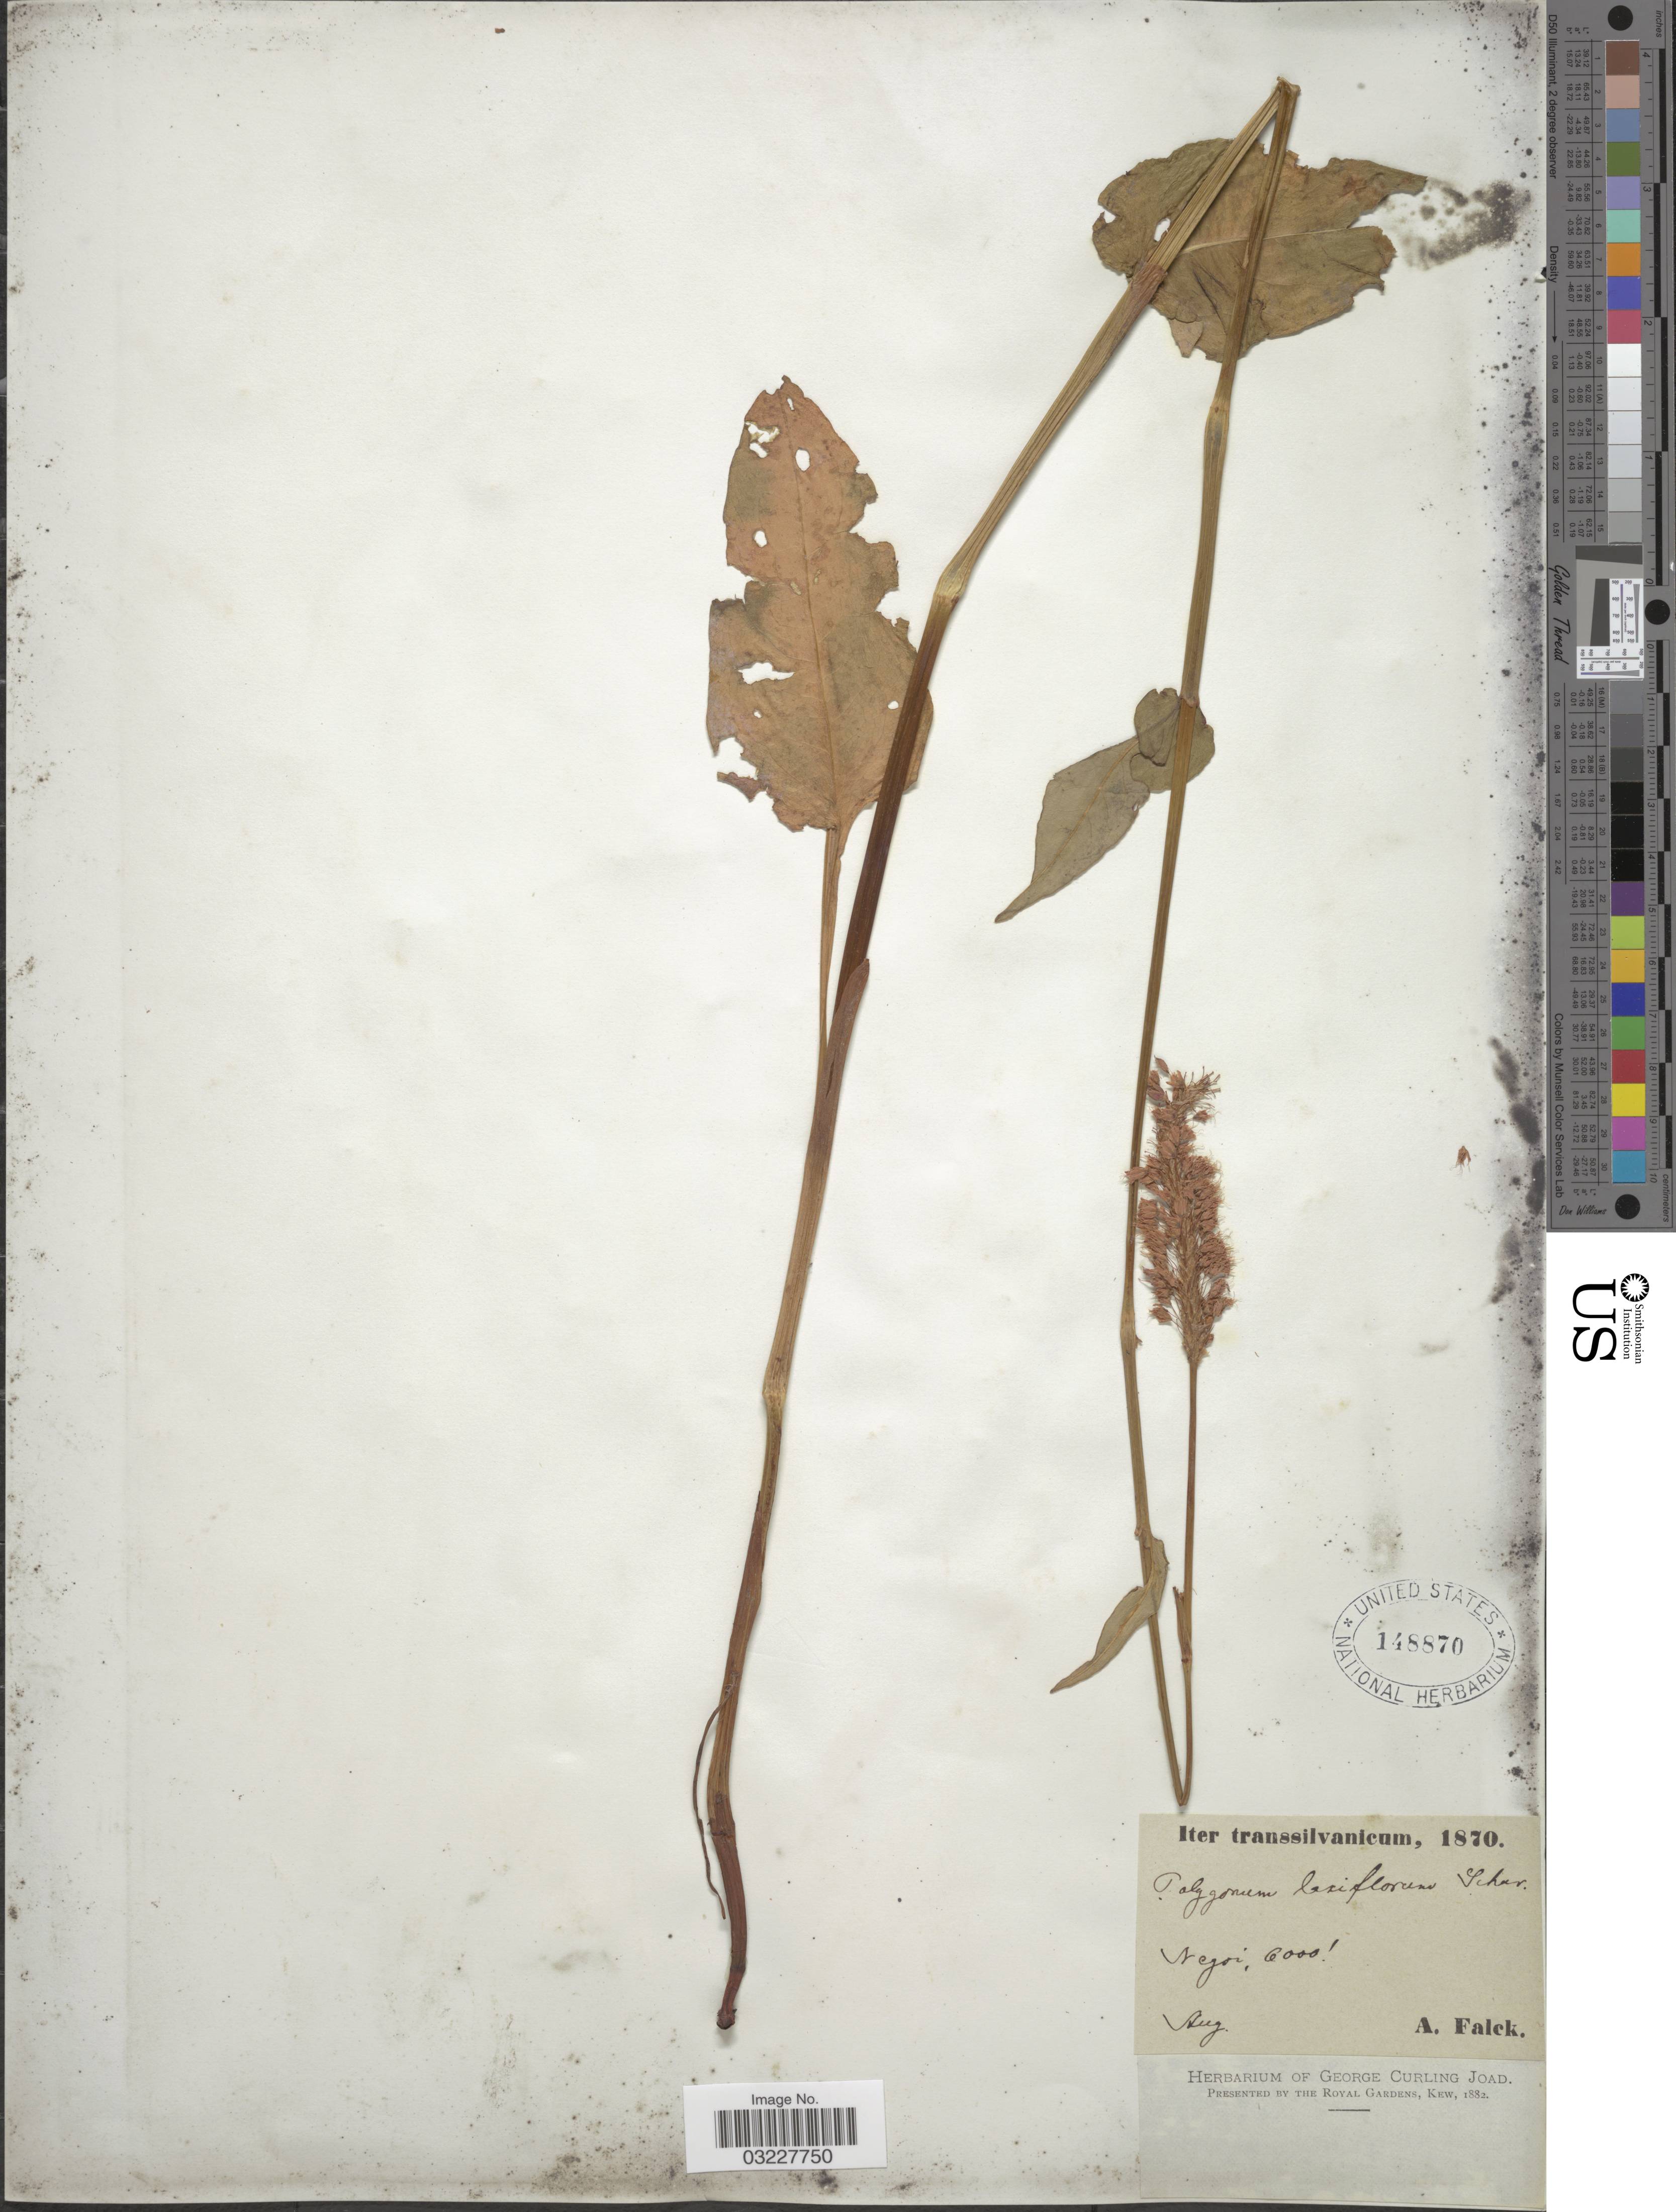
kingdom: Plantae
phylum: Tracheophyta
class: Magnoliopsida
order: Caryophyllales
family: Polygonaceae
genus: Bistorta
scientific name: Bistorta officinalis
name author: Delarbre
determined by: Strong, Mark T., (BOT), Smithsonian Institution - National Museum of Natural History (UNITED STATES)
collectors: A. Falck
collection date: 1870-08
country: Romania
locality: Transsilvanicum. Negoi.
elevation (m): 1829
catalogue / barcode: US 148870